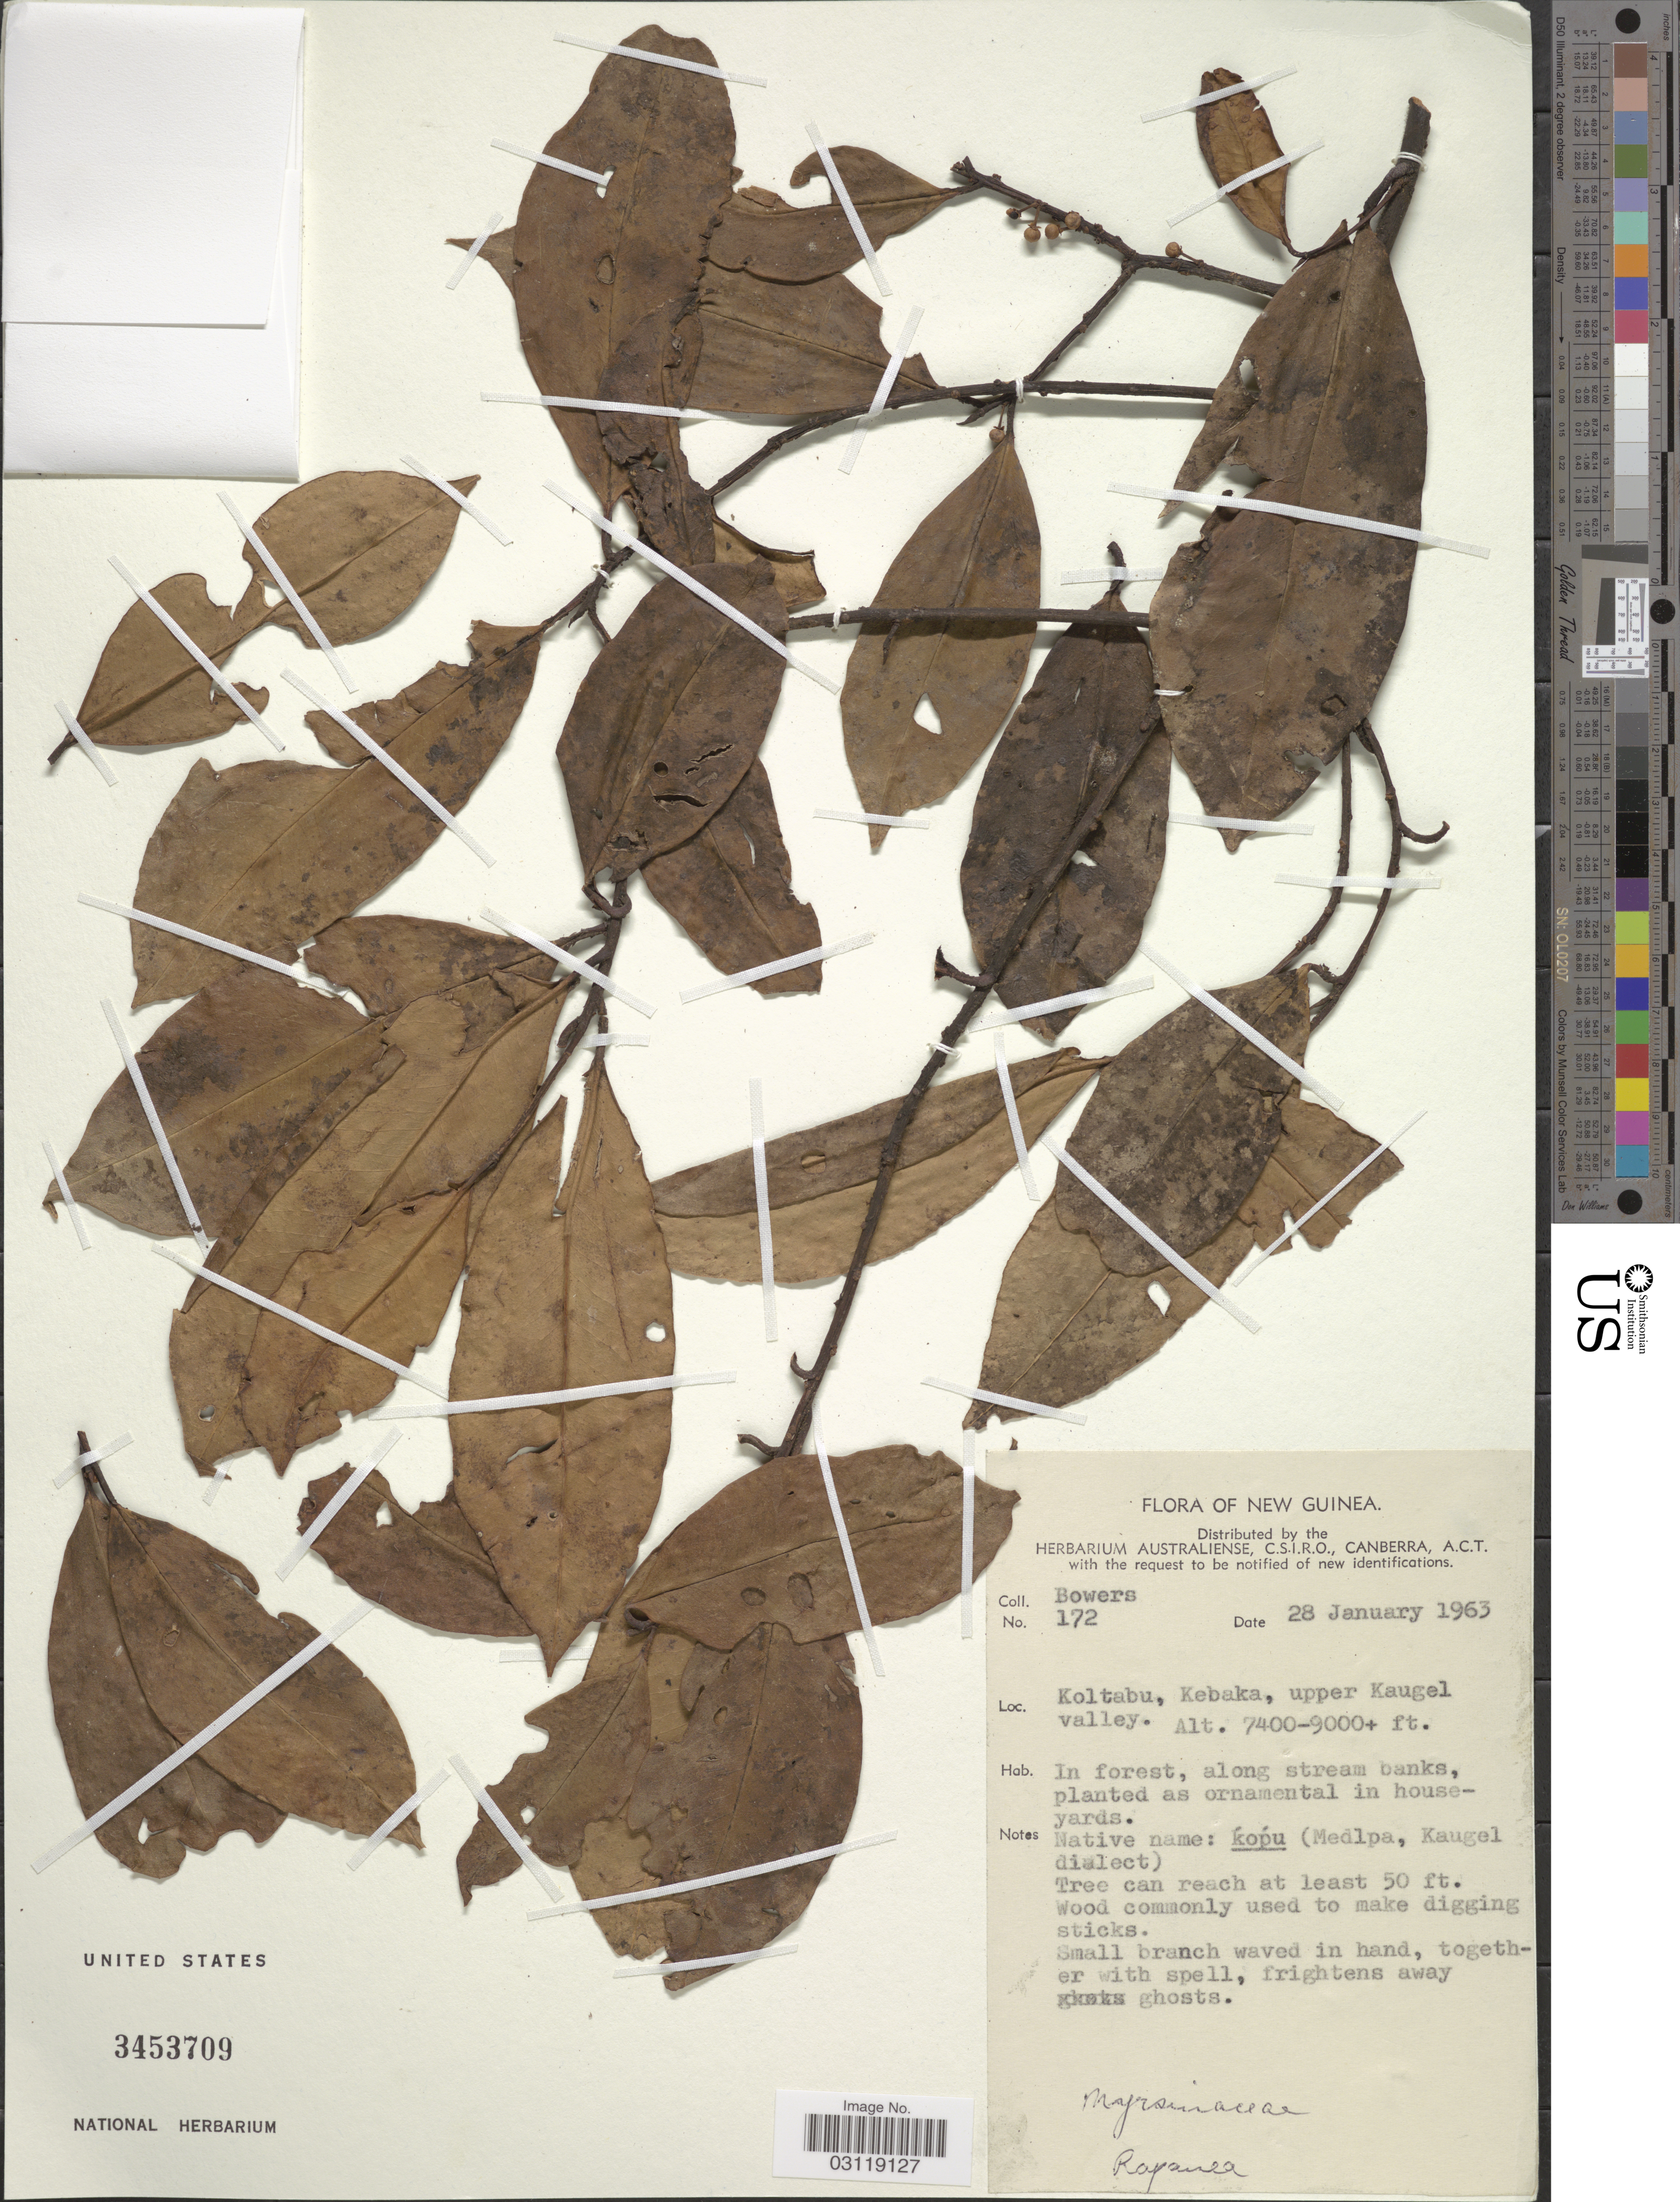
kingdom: Plantae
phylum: Tracheophyta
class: Magnoliopsida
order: Ericales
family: Primulaceae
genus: Rapanea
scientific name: Rapanea sp.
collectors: -. Bowers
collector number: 172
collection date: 1963-01-28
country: Papua New Guinea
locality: New Guinea. Koltabu, Kebaka, upper Kaugel valley.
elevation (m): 2256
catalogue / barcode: US 3453709